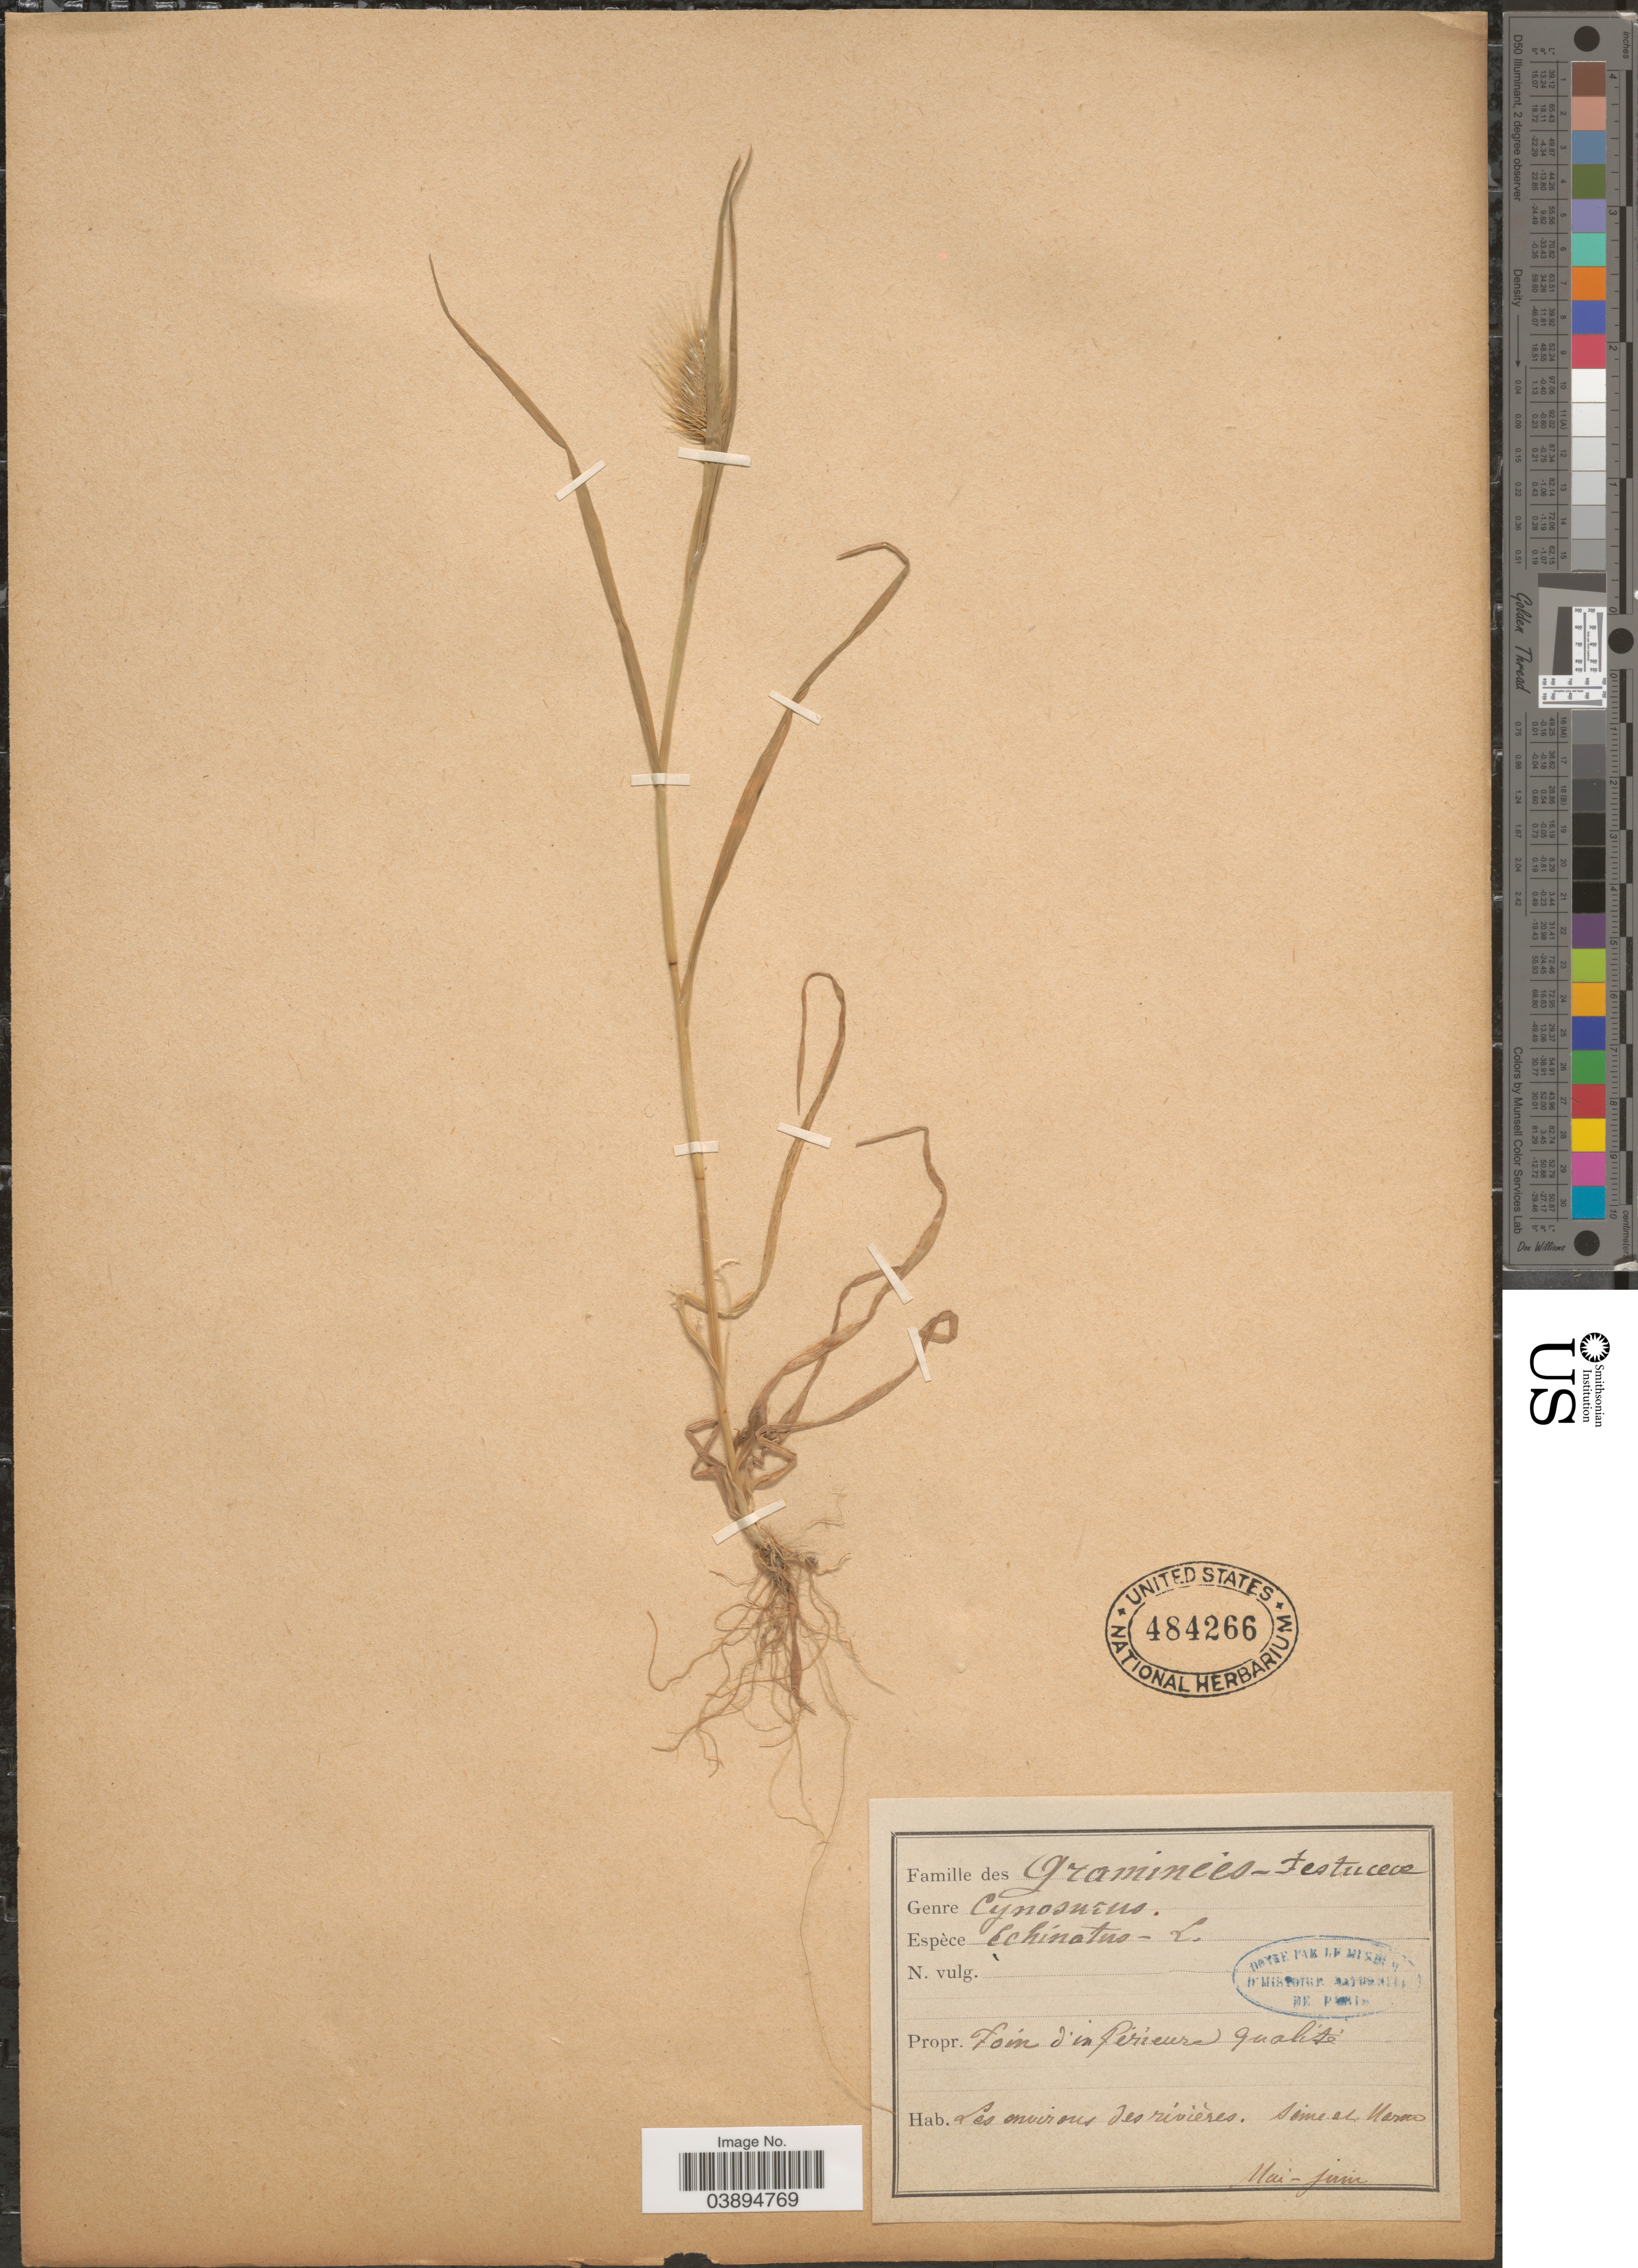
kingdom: Plantae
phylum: Tracheophyta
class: Liliopsida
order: Poales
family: Poaceae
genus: Cynosurus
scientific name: Cynosurus echinatus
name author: L.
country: France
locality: Les environs des rivières Seine et Marne.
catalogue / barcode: US 484266